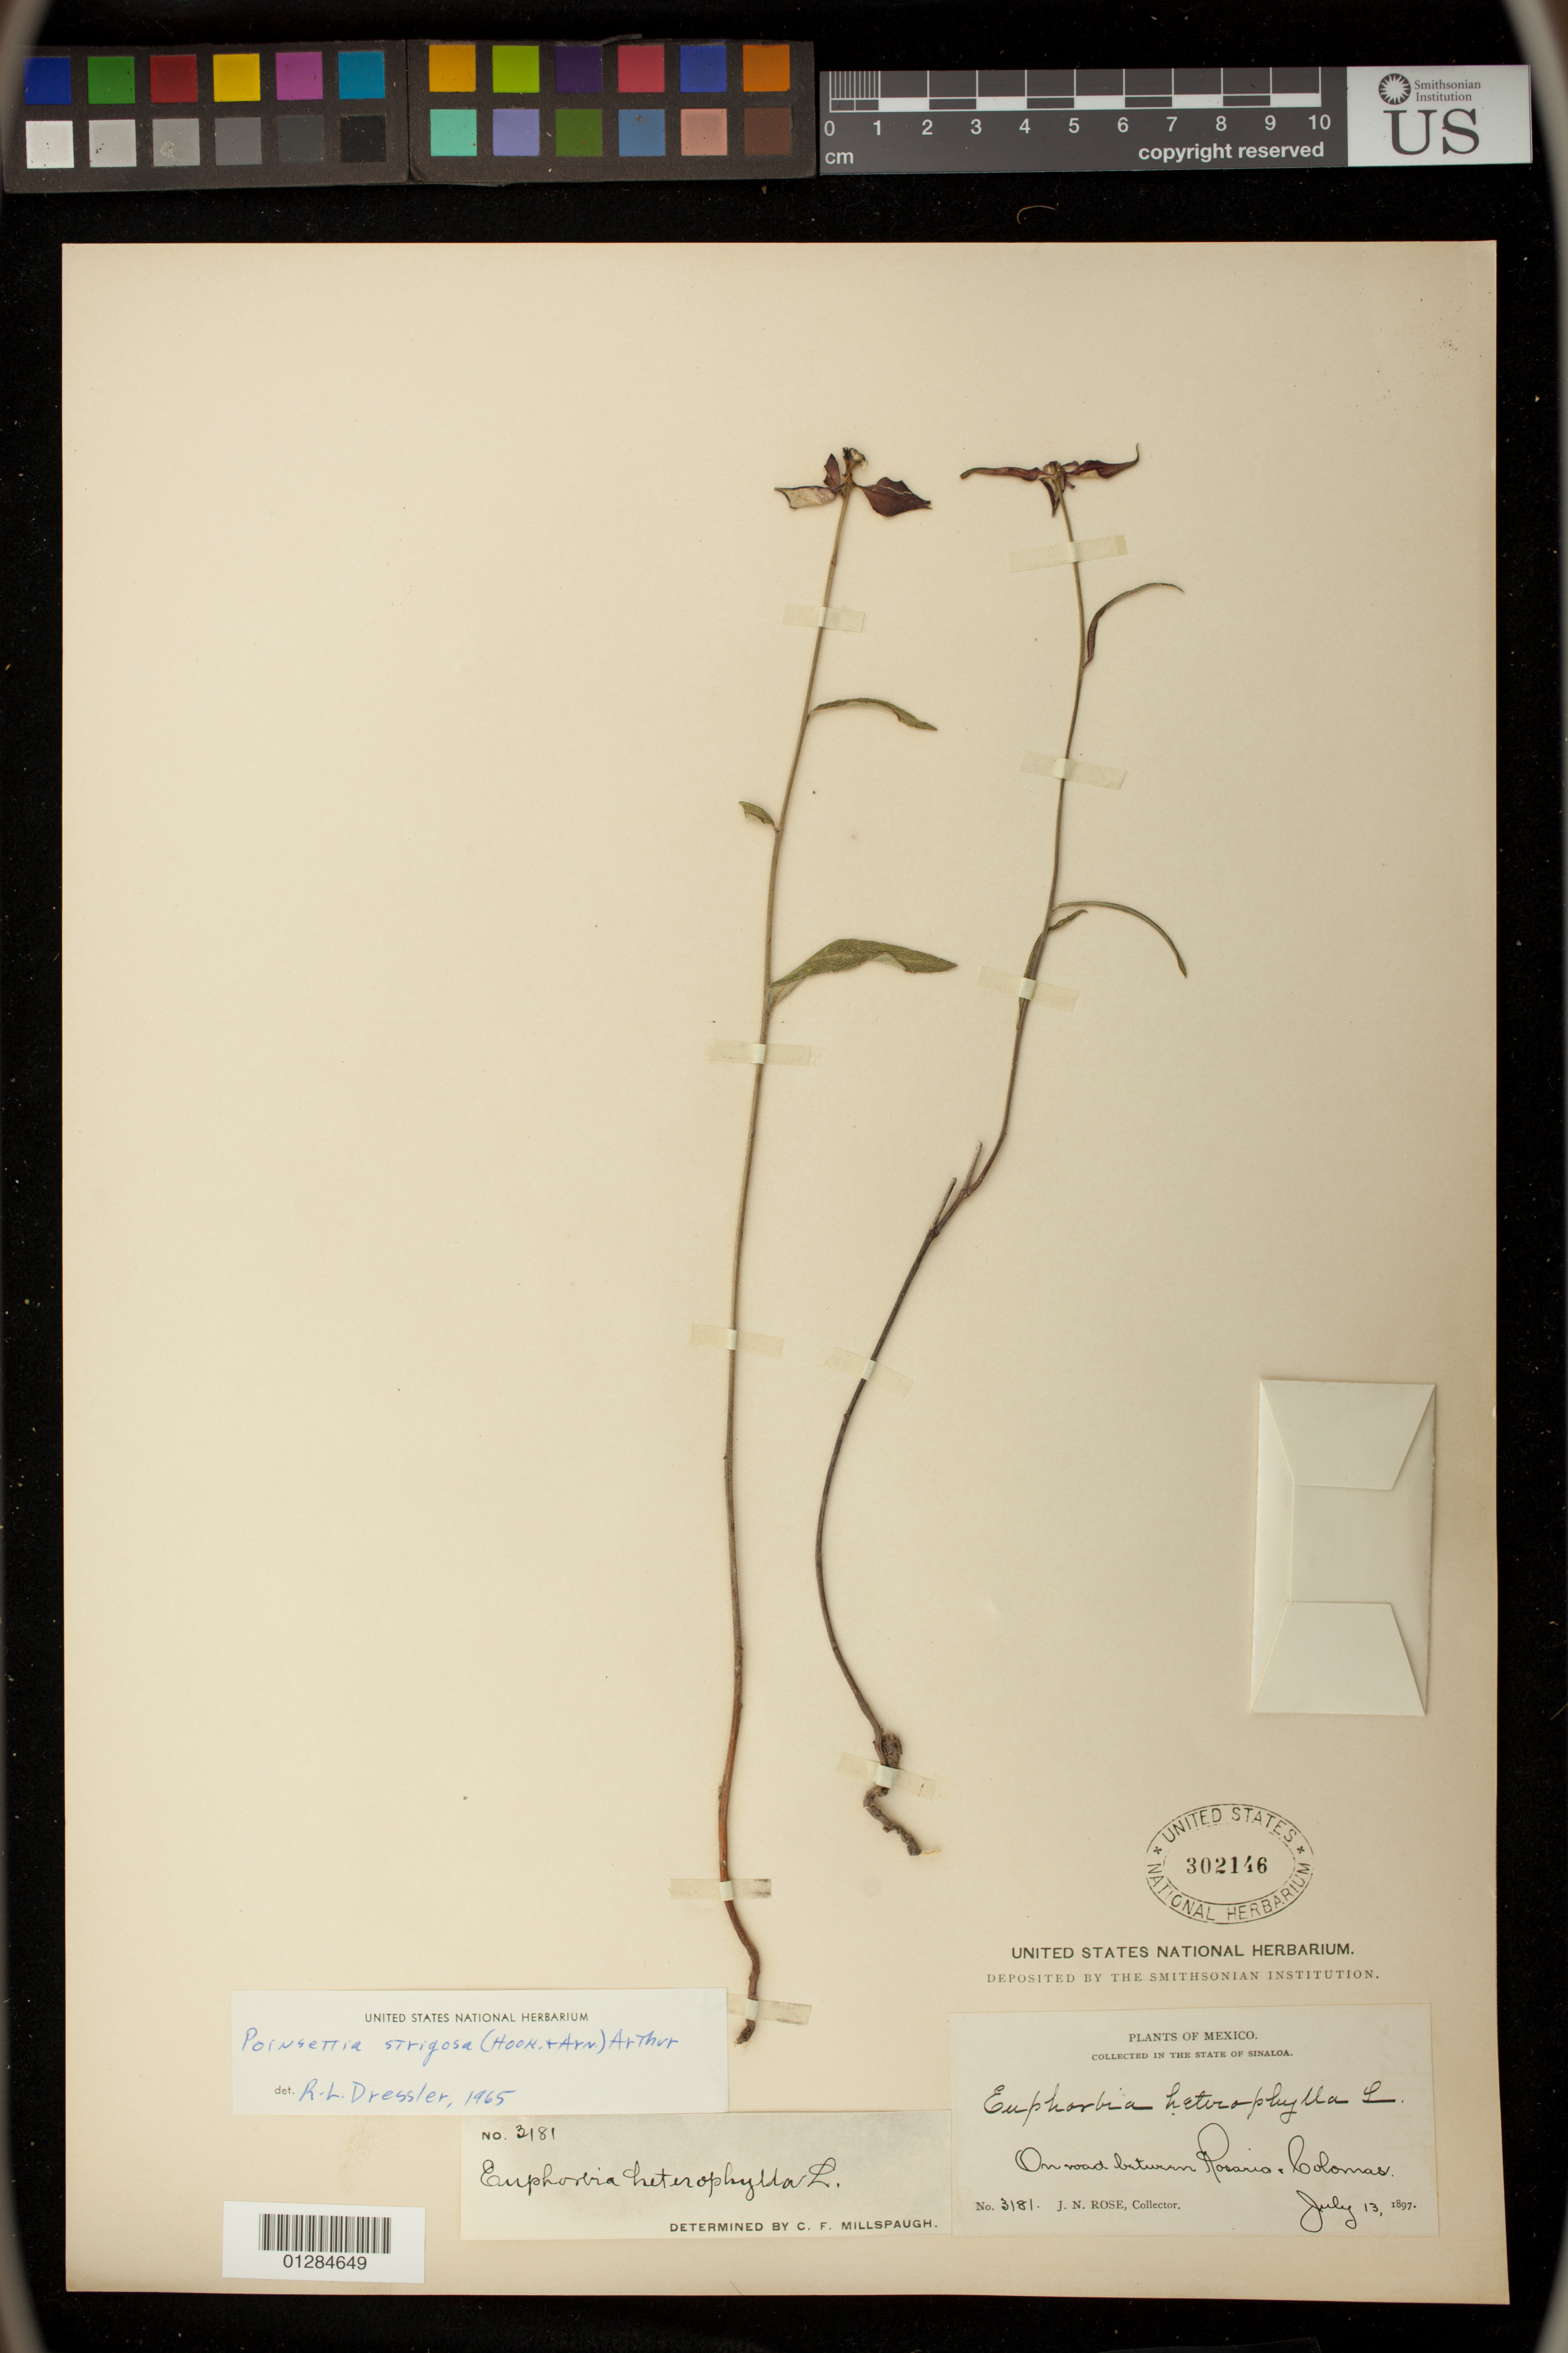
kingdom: Plantae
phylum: Tracheophyta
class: Magnoliopsida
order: Malpighiales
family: Euphorbiaceae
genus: Euphorbia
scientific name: Euphorbia strigosa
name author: Hook. & Arn.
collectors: J. N. Rose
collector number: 3181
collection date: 1897-07-13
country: Mexico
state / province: Sinaloa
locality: On road between Rosario & Colomas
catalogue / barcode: US 302146